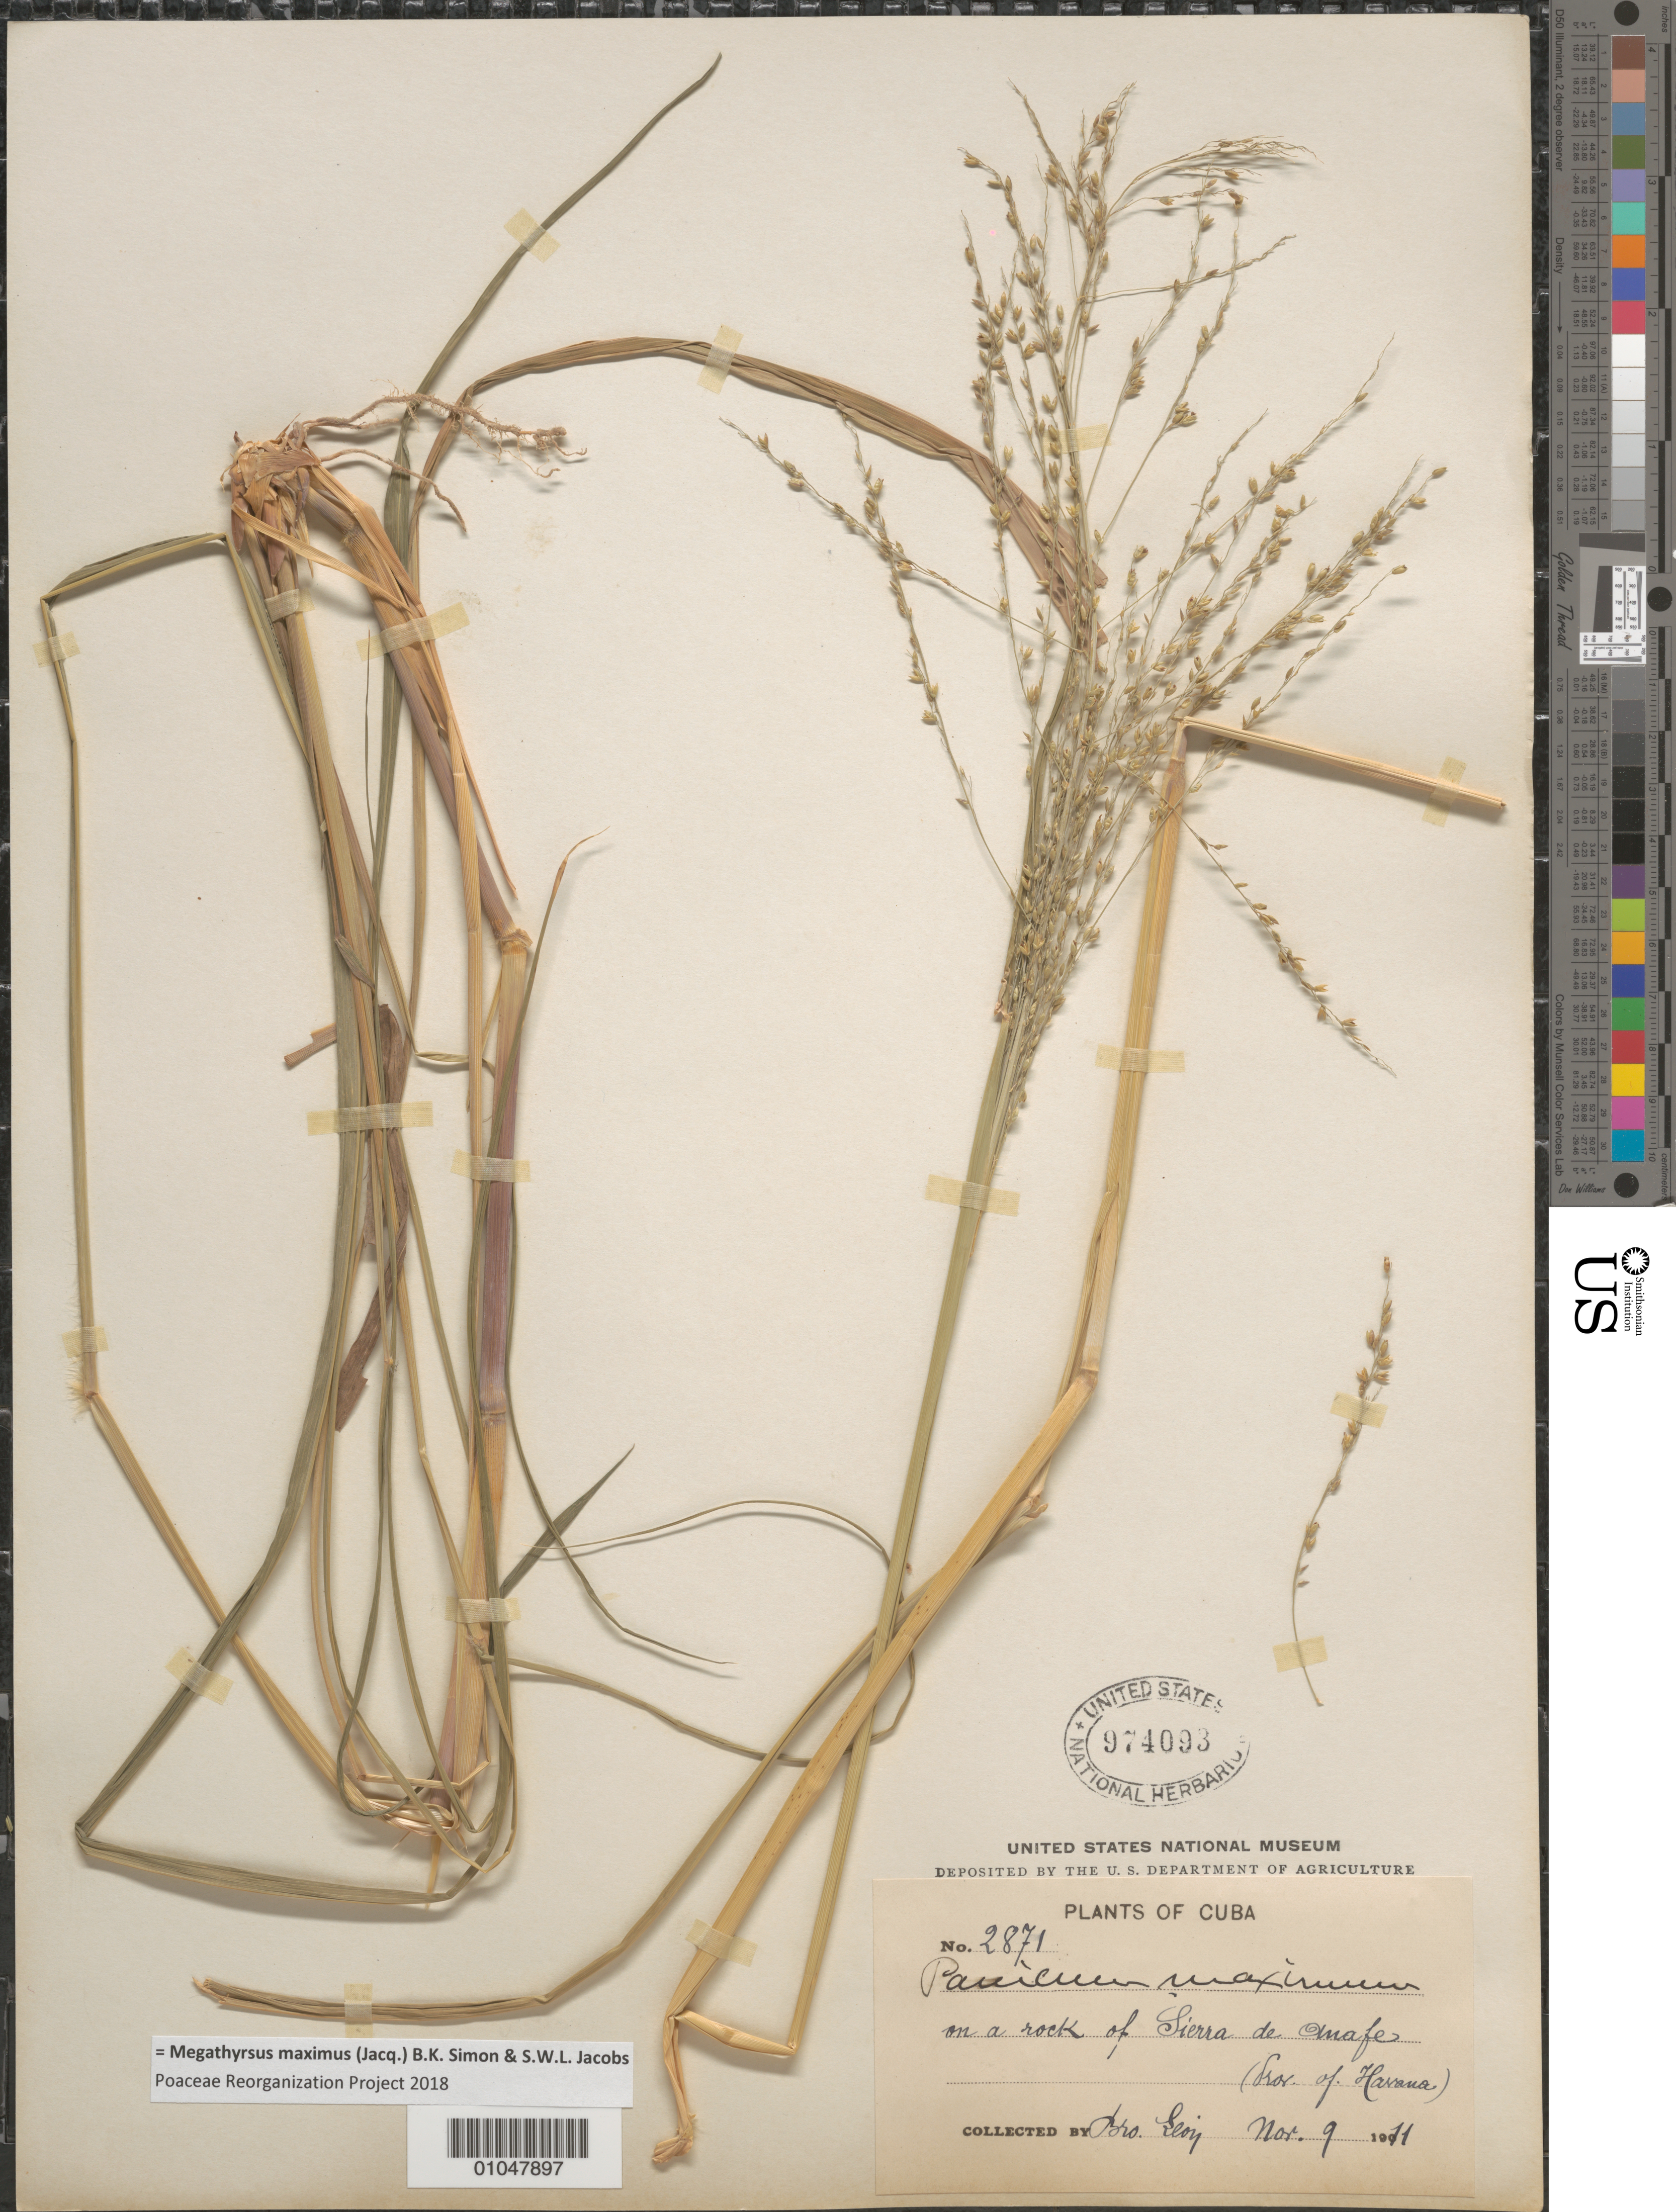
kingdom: Plantae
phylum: Tracheophyta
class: Liliopsida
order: Poales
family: Poaceae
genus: Panicum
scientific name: Panicum maximum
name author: Jacq.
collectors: Bro. León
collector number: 2871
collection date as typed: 09 Nov 1911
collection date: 1911-11-09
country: Cuba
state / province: La Habana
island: Cuba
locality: On a rock of Sierra de Mafe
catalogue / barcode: US 974093